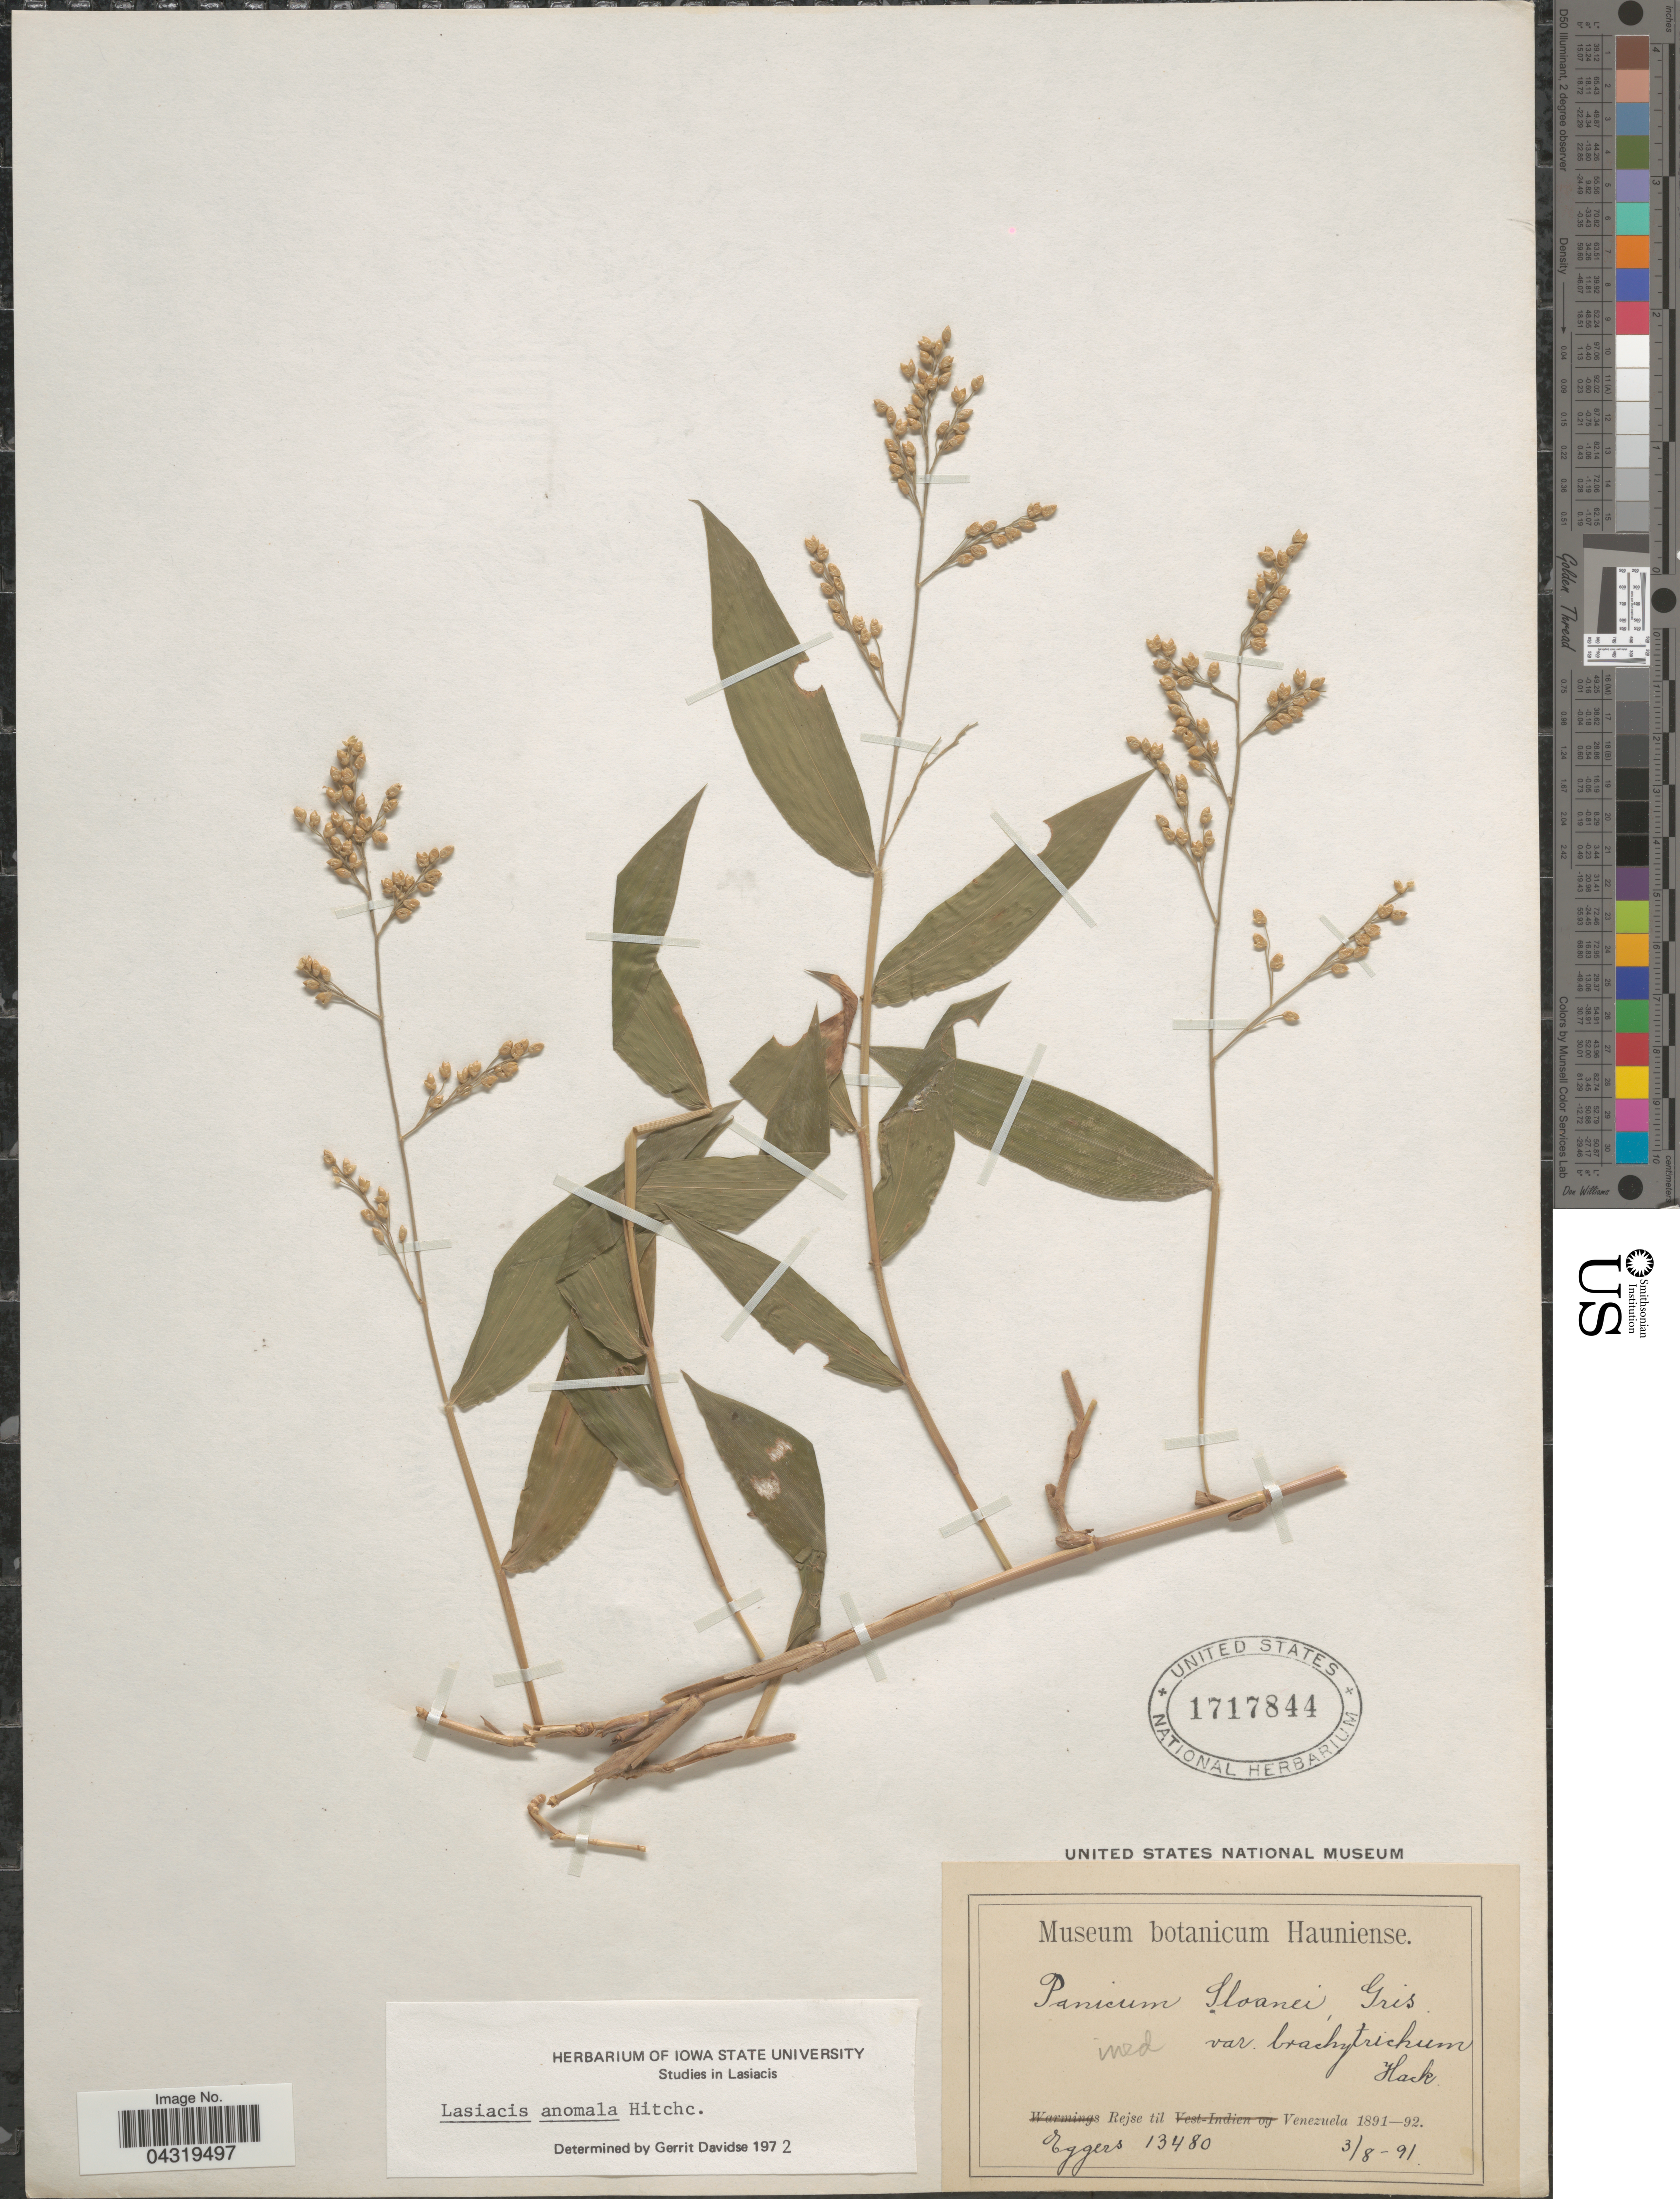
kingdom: Plantae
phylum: Tracheophyta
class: Liliopsida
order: Poales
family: Poaceae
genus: Lasiacis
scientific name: Lasiacis anomala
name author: Hitchc.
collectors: -. Eggers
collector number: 13480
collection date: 1891-08-03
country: Venezuela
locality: Rejse til Venezuela 1891-92.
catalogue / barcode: US 1717844